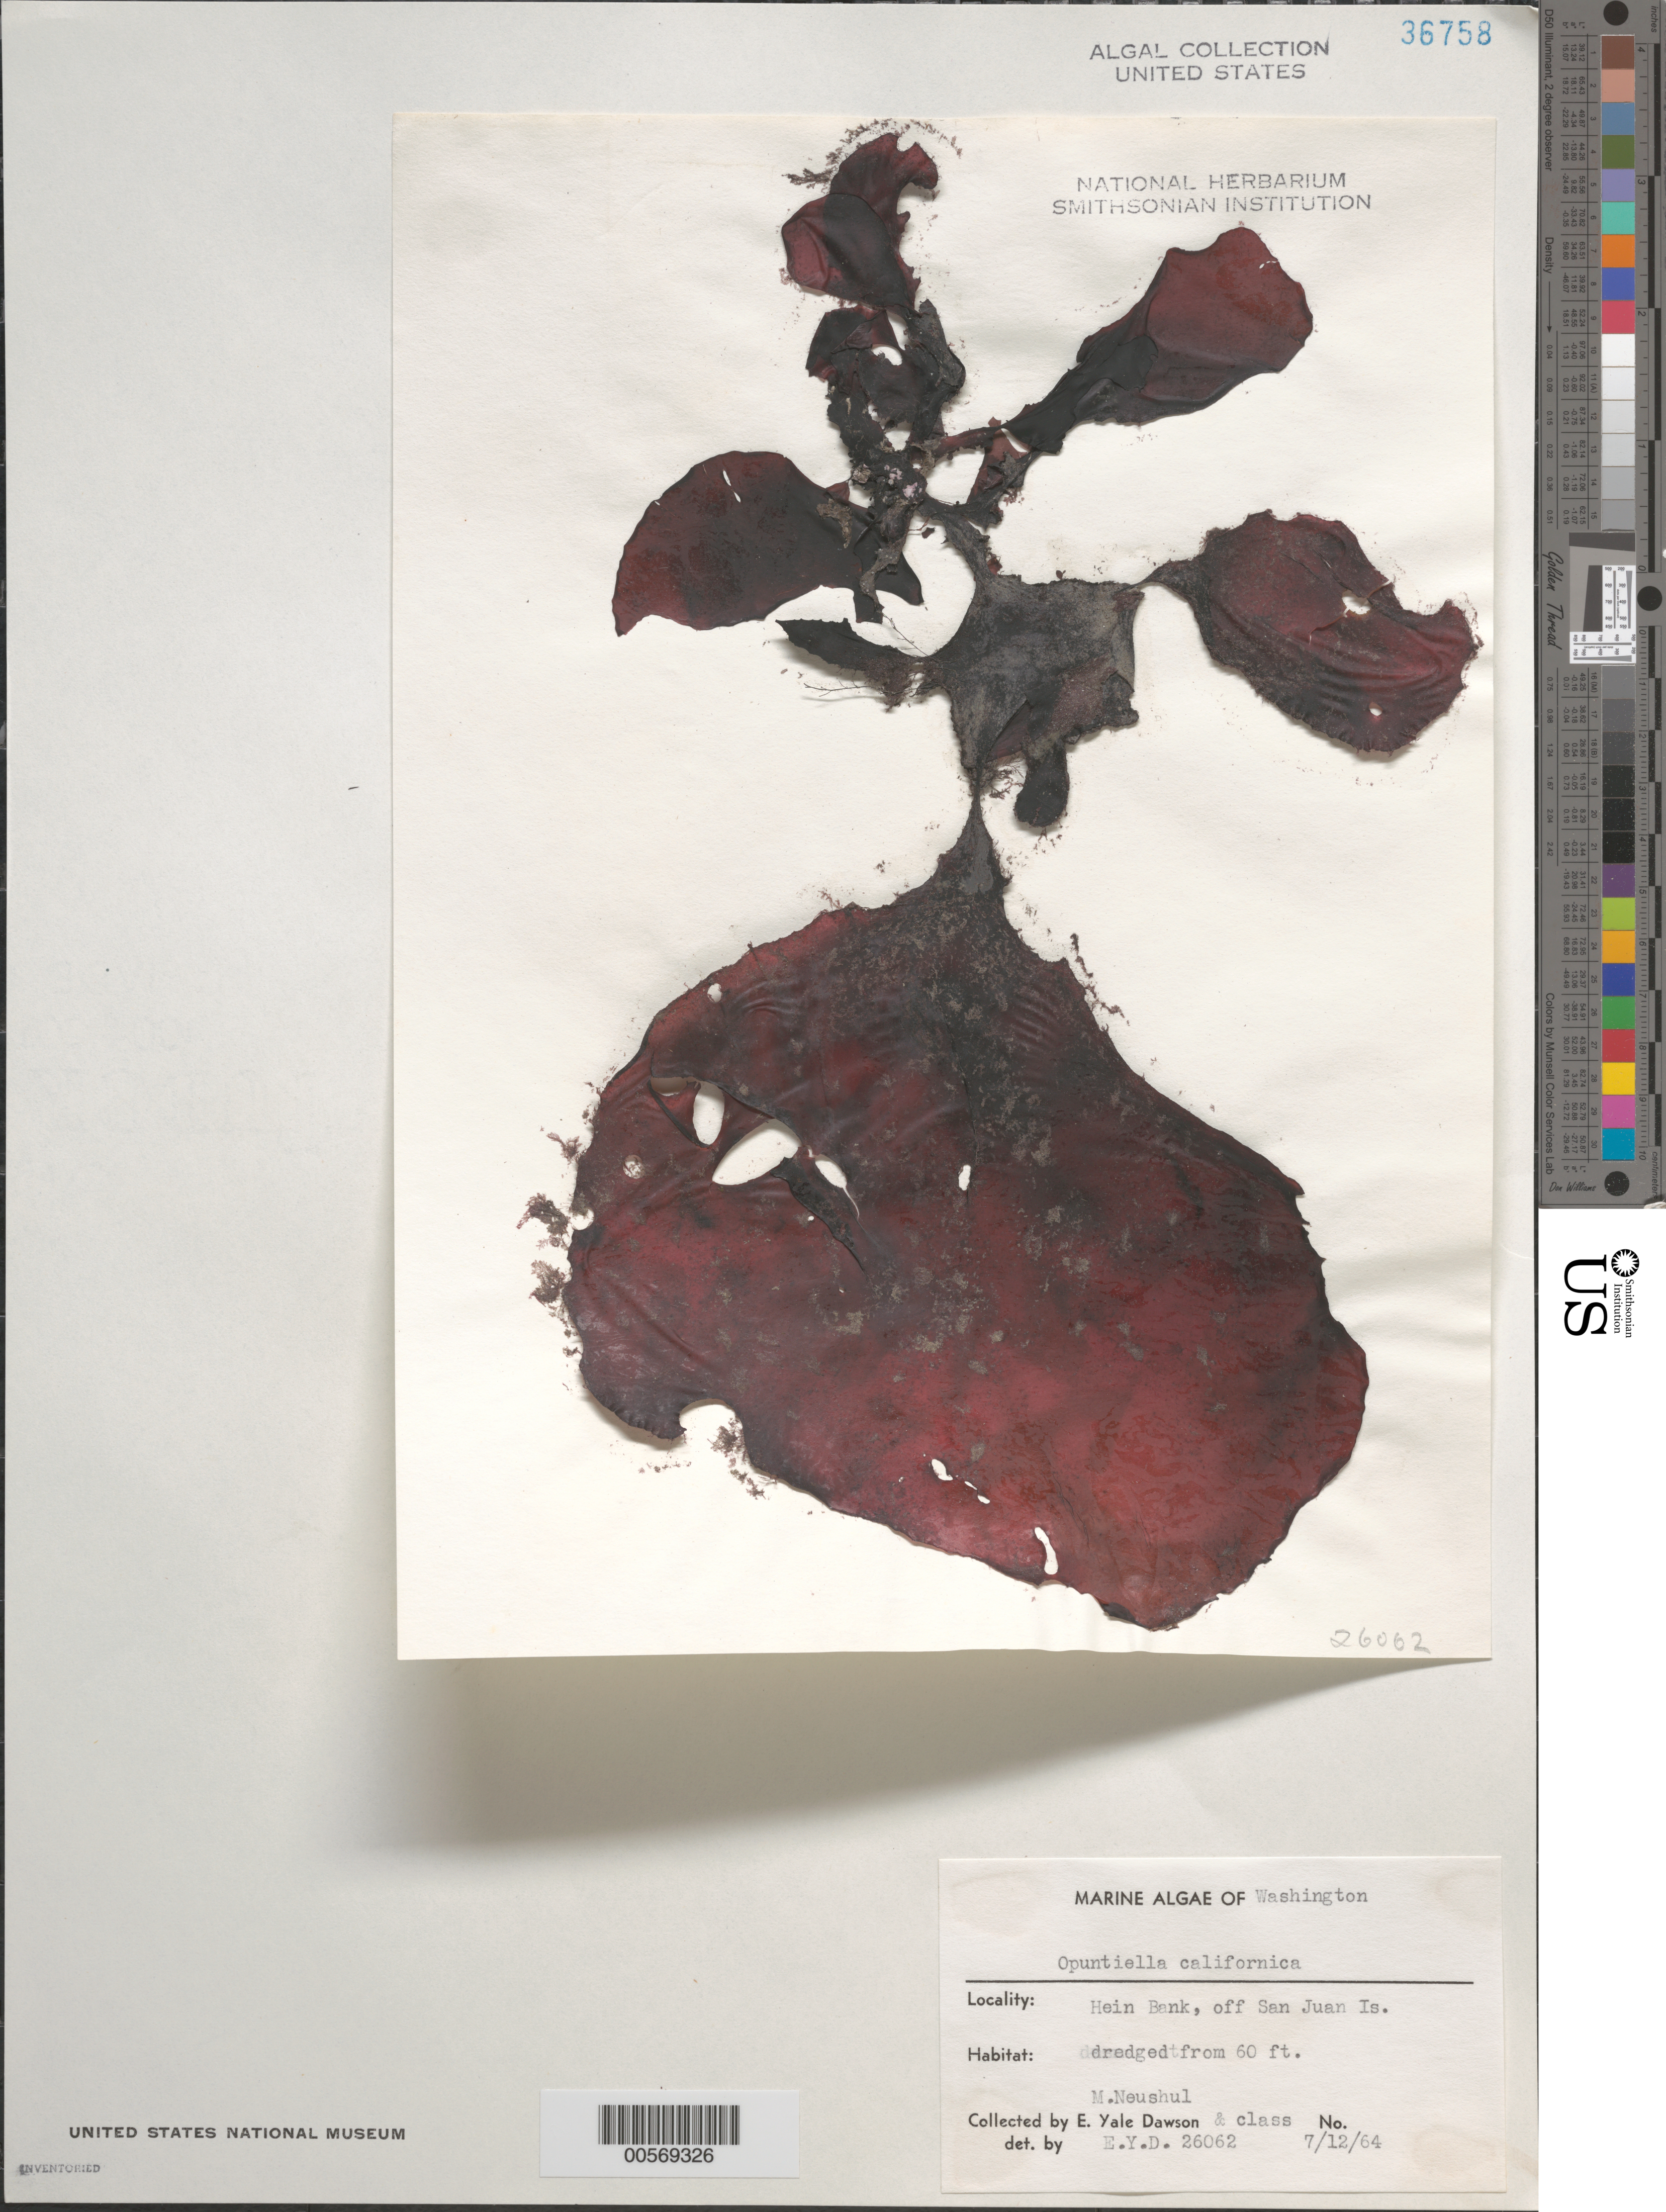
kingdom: Plantae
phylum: Rhodophyta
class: Florideophyceae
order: Gigartinales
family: Furcellariaceae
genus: Opuntiella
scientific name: Opuntiella californica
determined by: Dawson, E. Y.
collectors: E. Y. Dawson & M. Neushul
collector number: EYD 26062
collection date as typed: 12 Jul 1963 or 12 Jul 1964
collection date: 1963-07-12 or 1964-07-12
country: United States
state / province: Washington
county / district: San Juan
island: San Juan Island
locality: Hein Bank, off San Juan Island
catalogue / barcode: US 36758